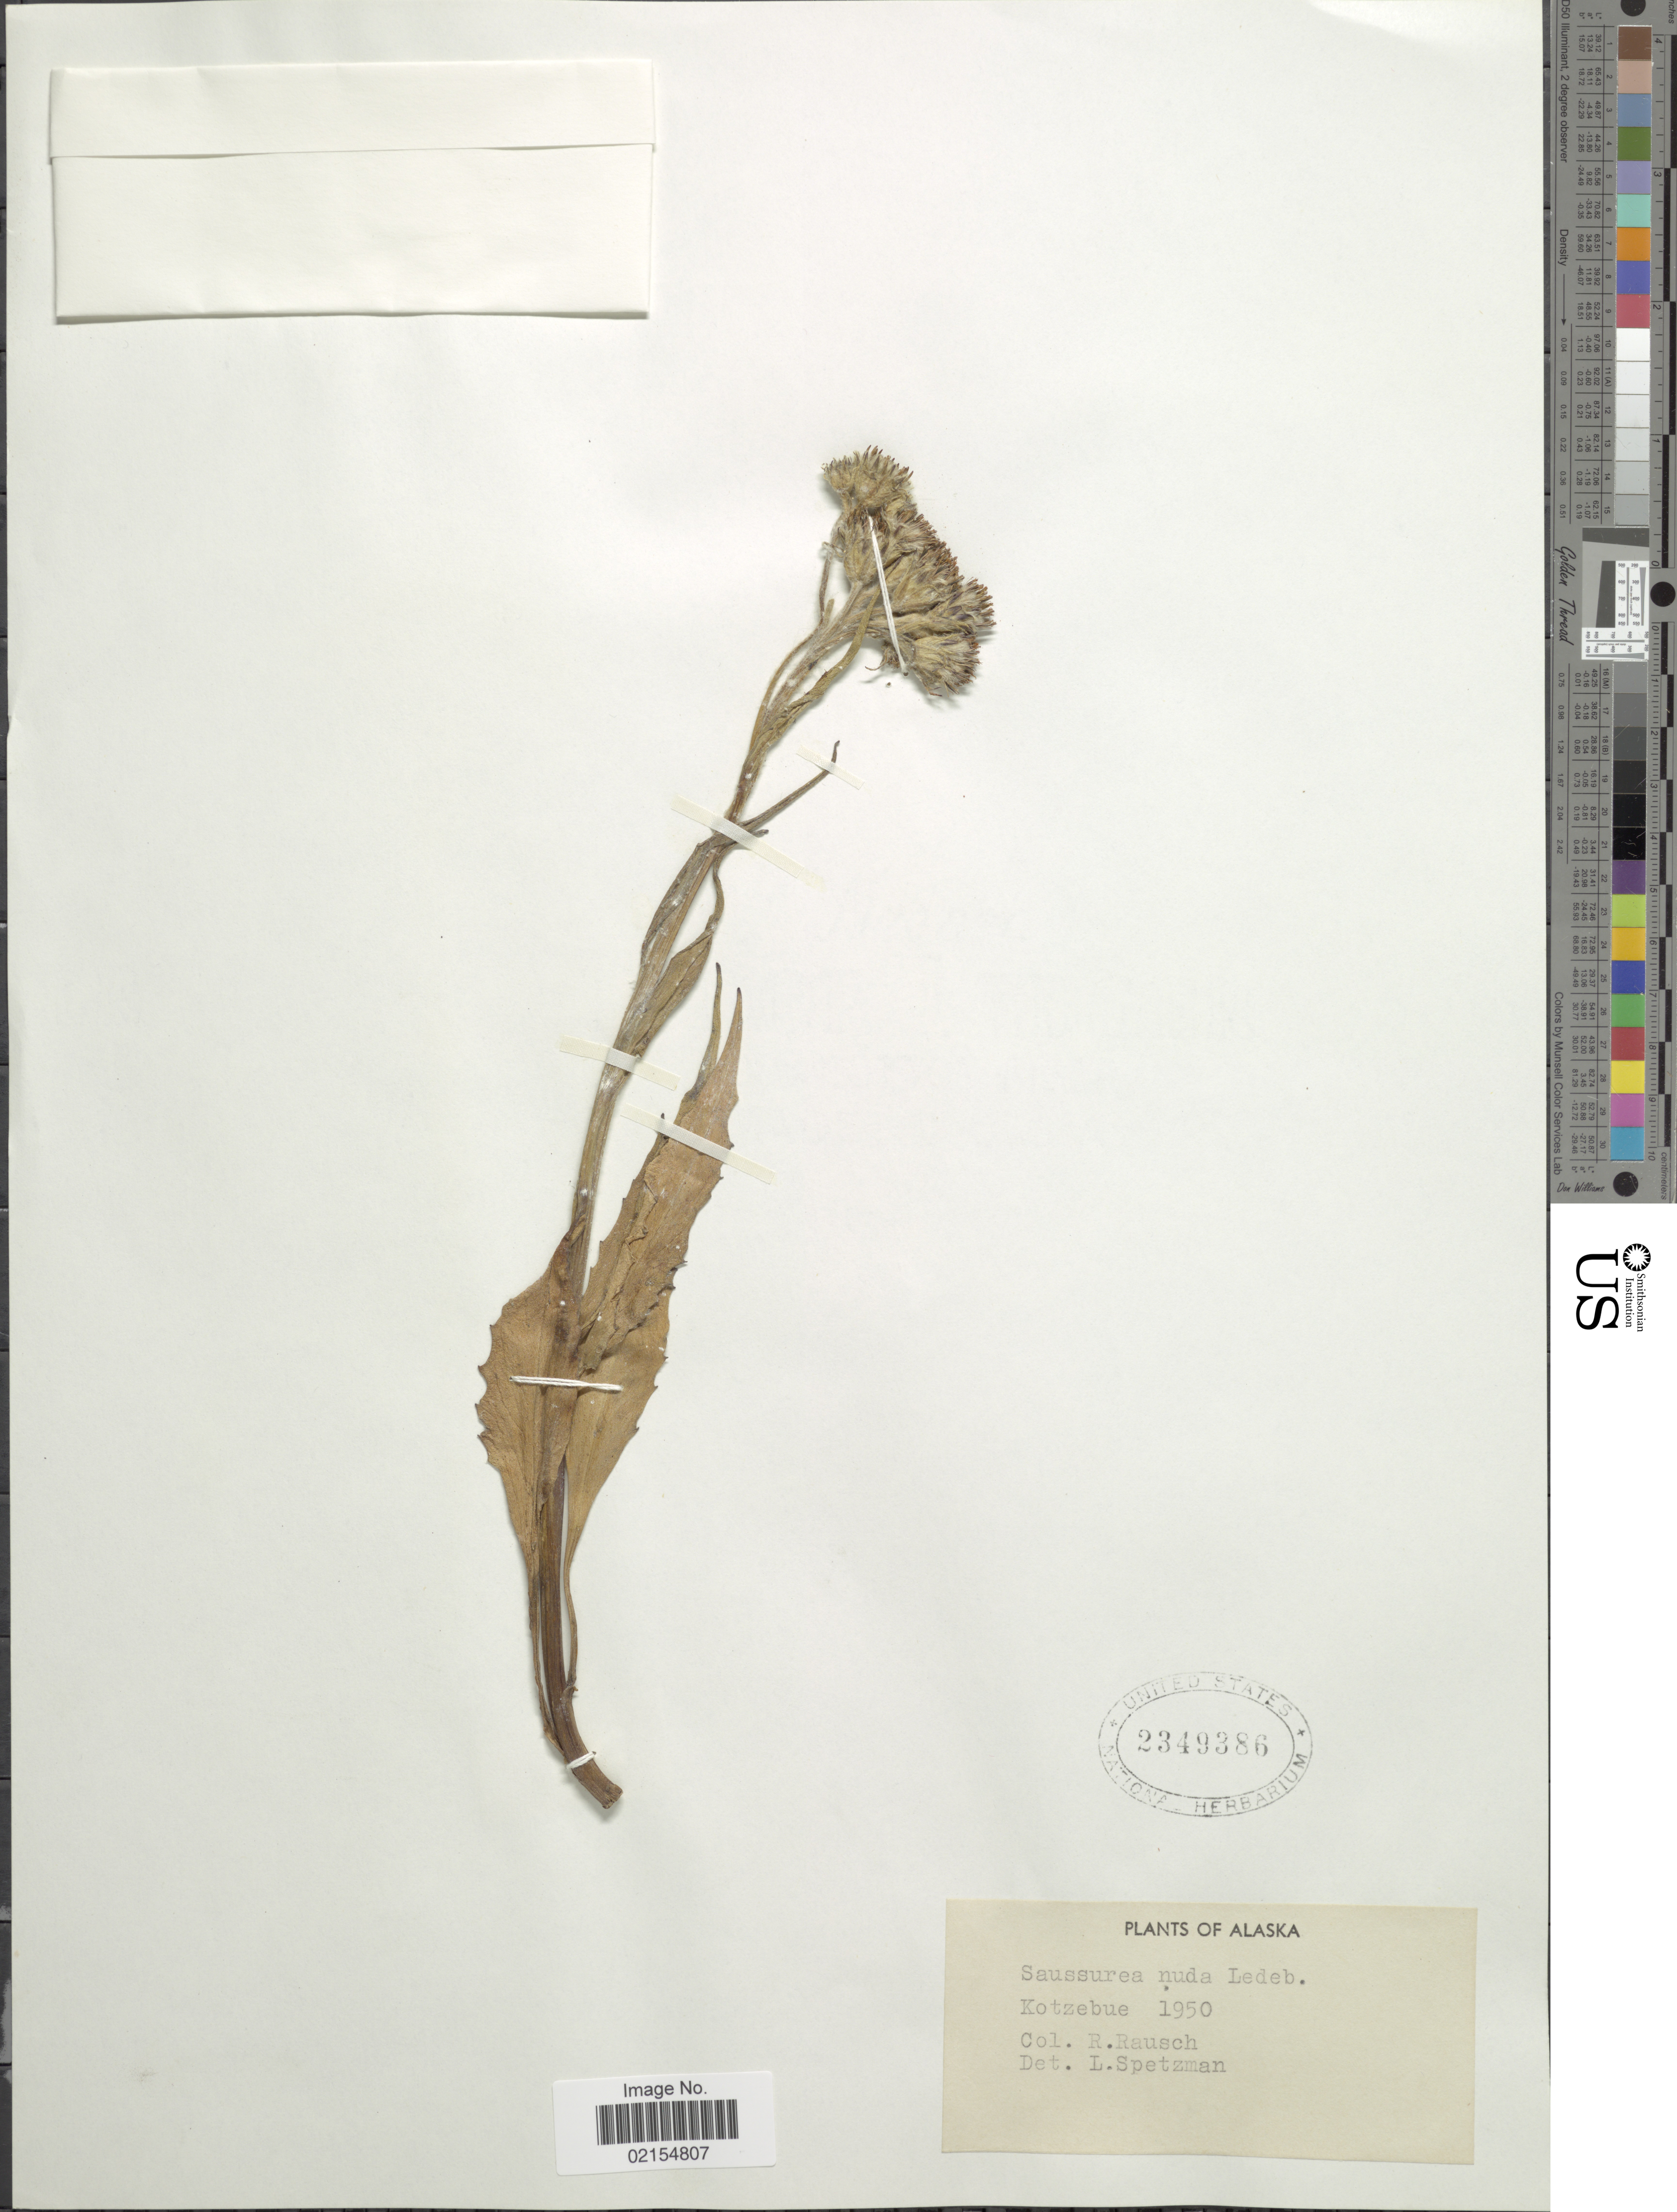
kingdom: Plantae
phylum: Tracheophyta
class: Magnoliopsida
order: Asterales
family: Asteraceae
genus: Saussurea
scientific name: Saussurea nuda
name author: Ledeb.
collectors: R. Rausch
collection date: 1950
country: United States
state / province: Alaska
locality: Kotzebue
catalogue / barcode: US 2349386